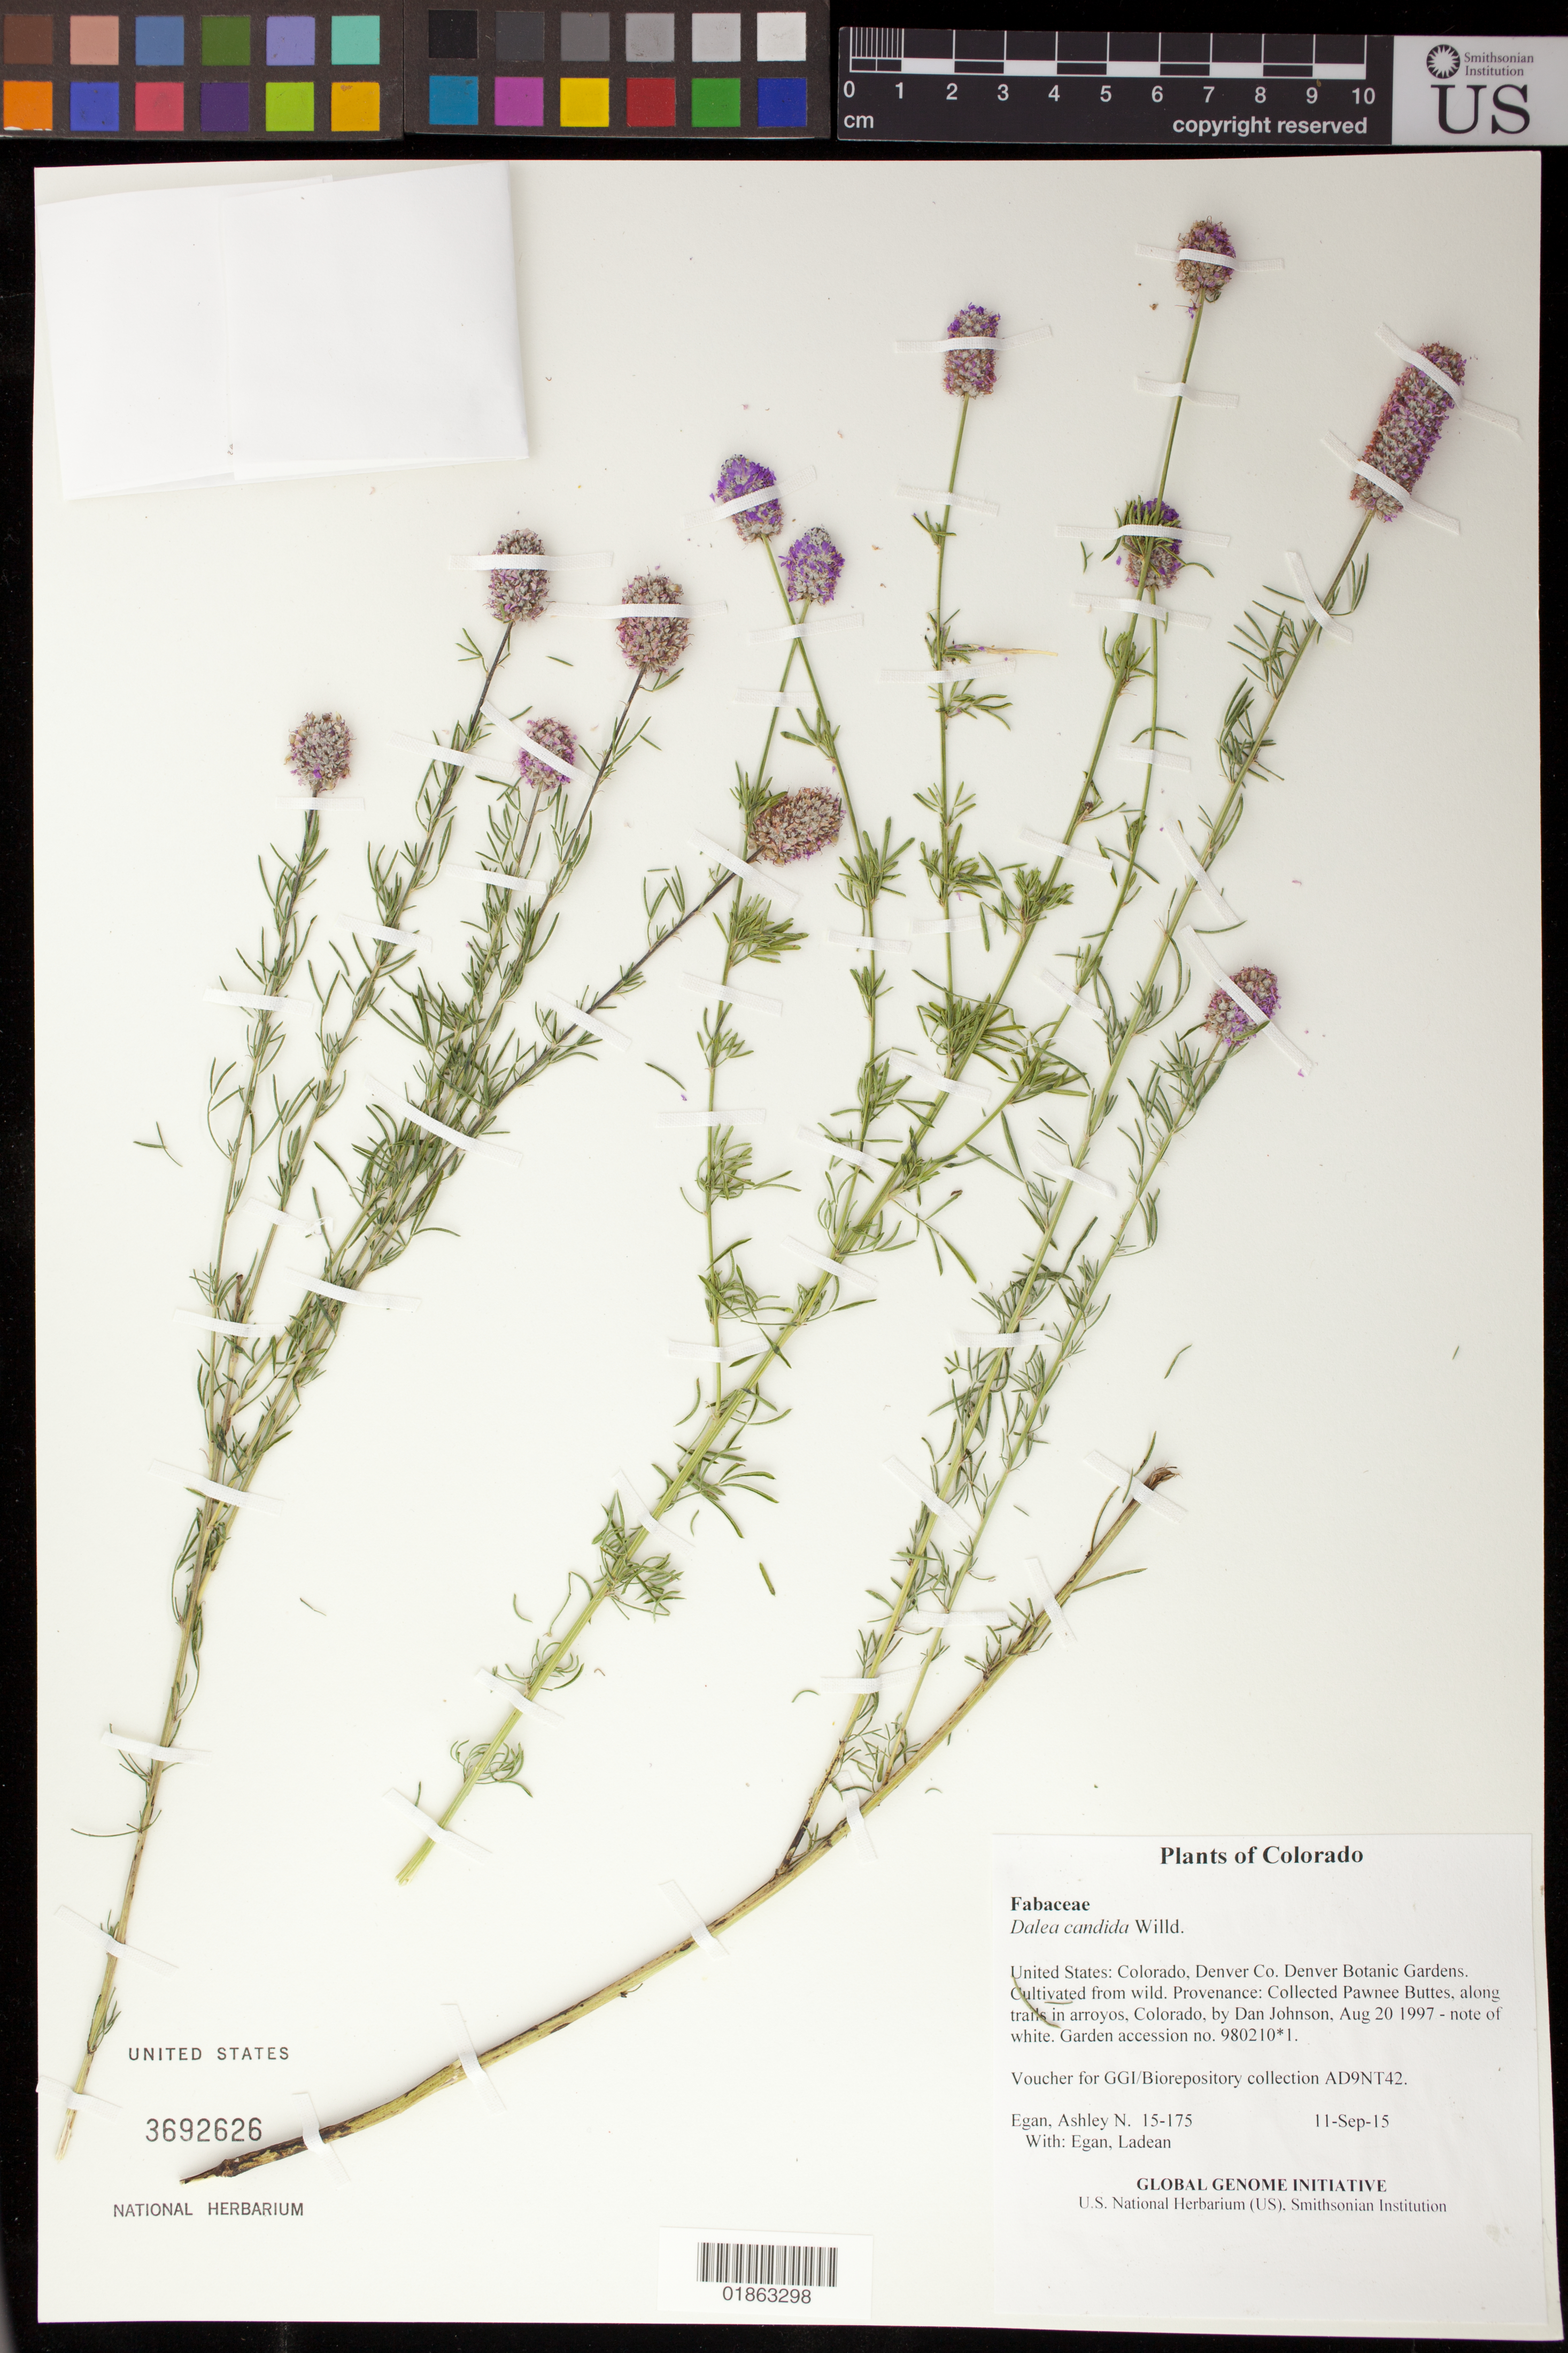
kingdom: Plantae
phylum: Tracheophyta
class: Magnoliopsida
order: Fabales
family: Fabaceae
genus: Dalea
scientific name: Dalea candida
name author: Michx. ex Willd.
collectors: A. N. Egan & L. Egan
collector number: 15-175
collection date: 2015-09-11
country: United States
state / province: Colorado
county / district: Denver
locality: Denver Botanic Gardens. Cultivated from wild. Provenance: Collected Pawnee Buttes, along trails in arroyos, Colorado, by Dan Johnson, Aug 20 1997 - note of white. Garden accession no. 980210.1.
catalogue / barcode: US 3692626